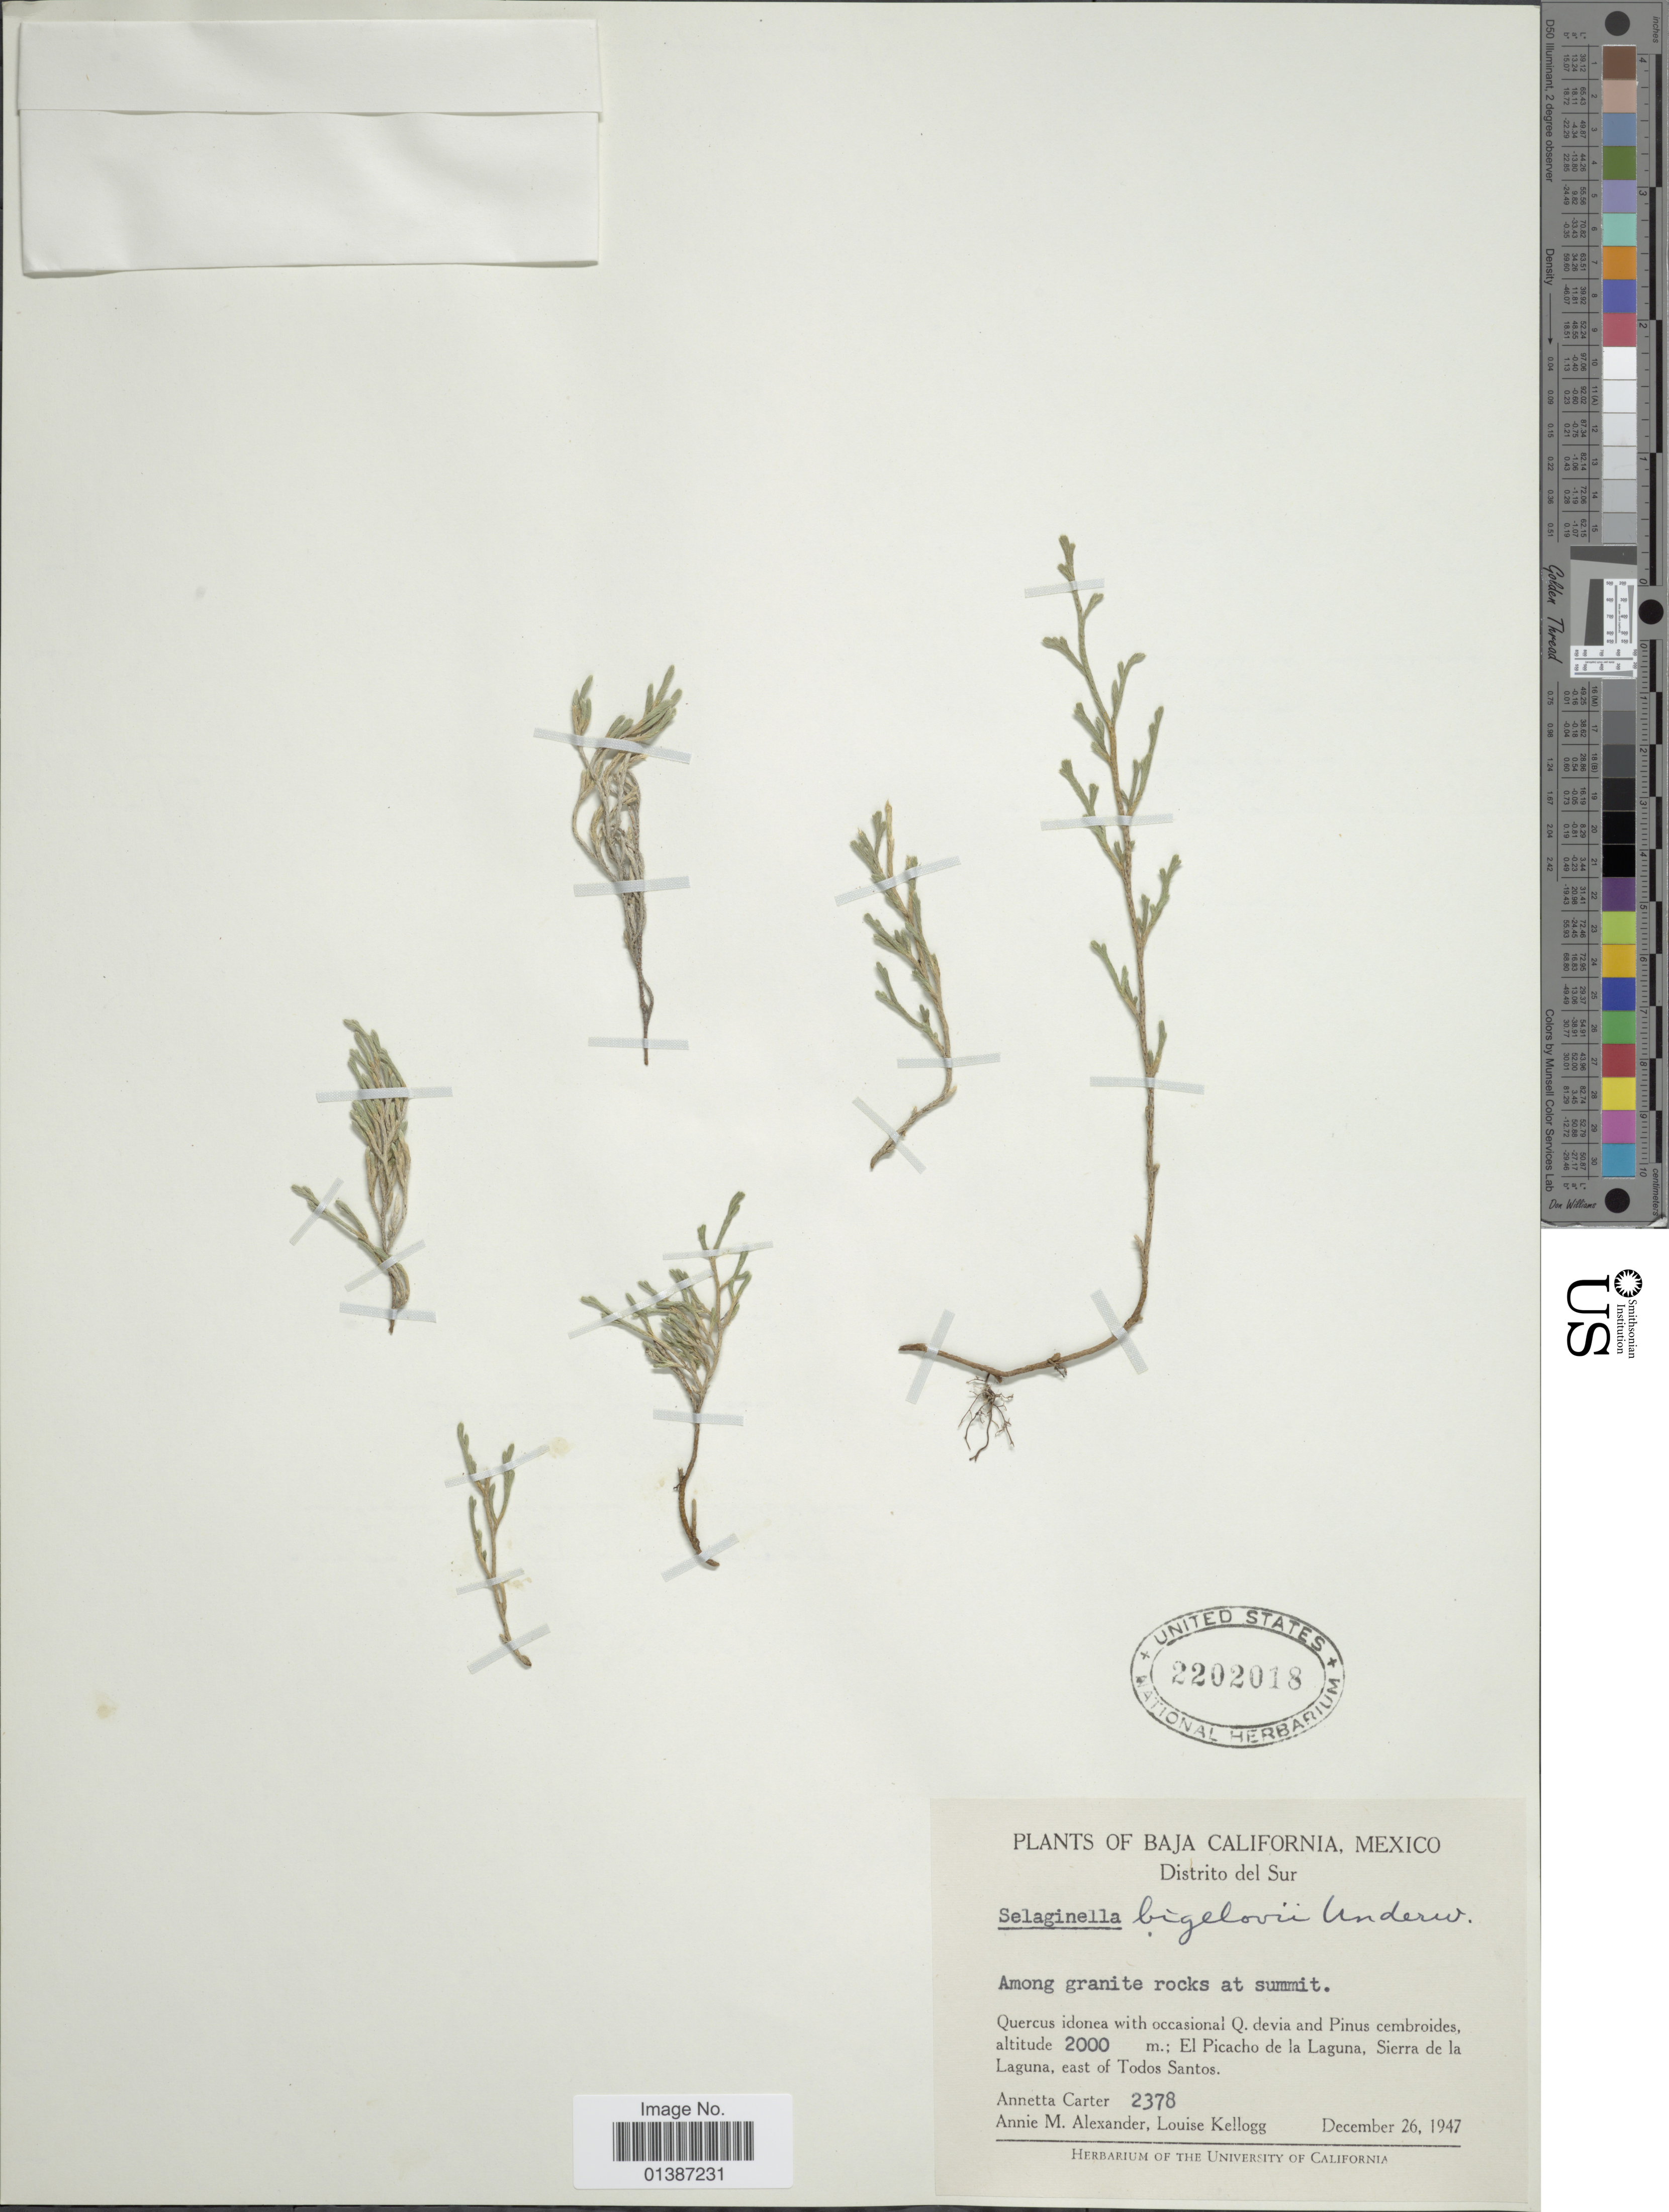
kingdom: Plantae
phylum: Tracheophyta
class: Lycopodiopsida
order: Selaginellales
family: Selaginellaceae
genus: Selaginella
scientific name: Selaginella bigelovii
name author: Underw.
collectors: A. Carter, A. M. Alexander & L. Kellogg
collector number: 2378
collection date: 1947-12-26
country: Mexico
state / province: Baja California Sur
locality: Distrito del Sur, El Picacho de la Laguna, Sierra de la Laguna, east of Todos Santos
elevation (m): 2000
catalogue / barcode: US 2202017